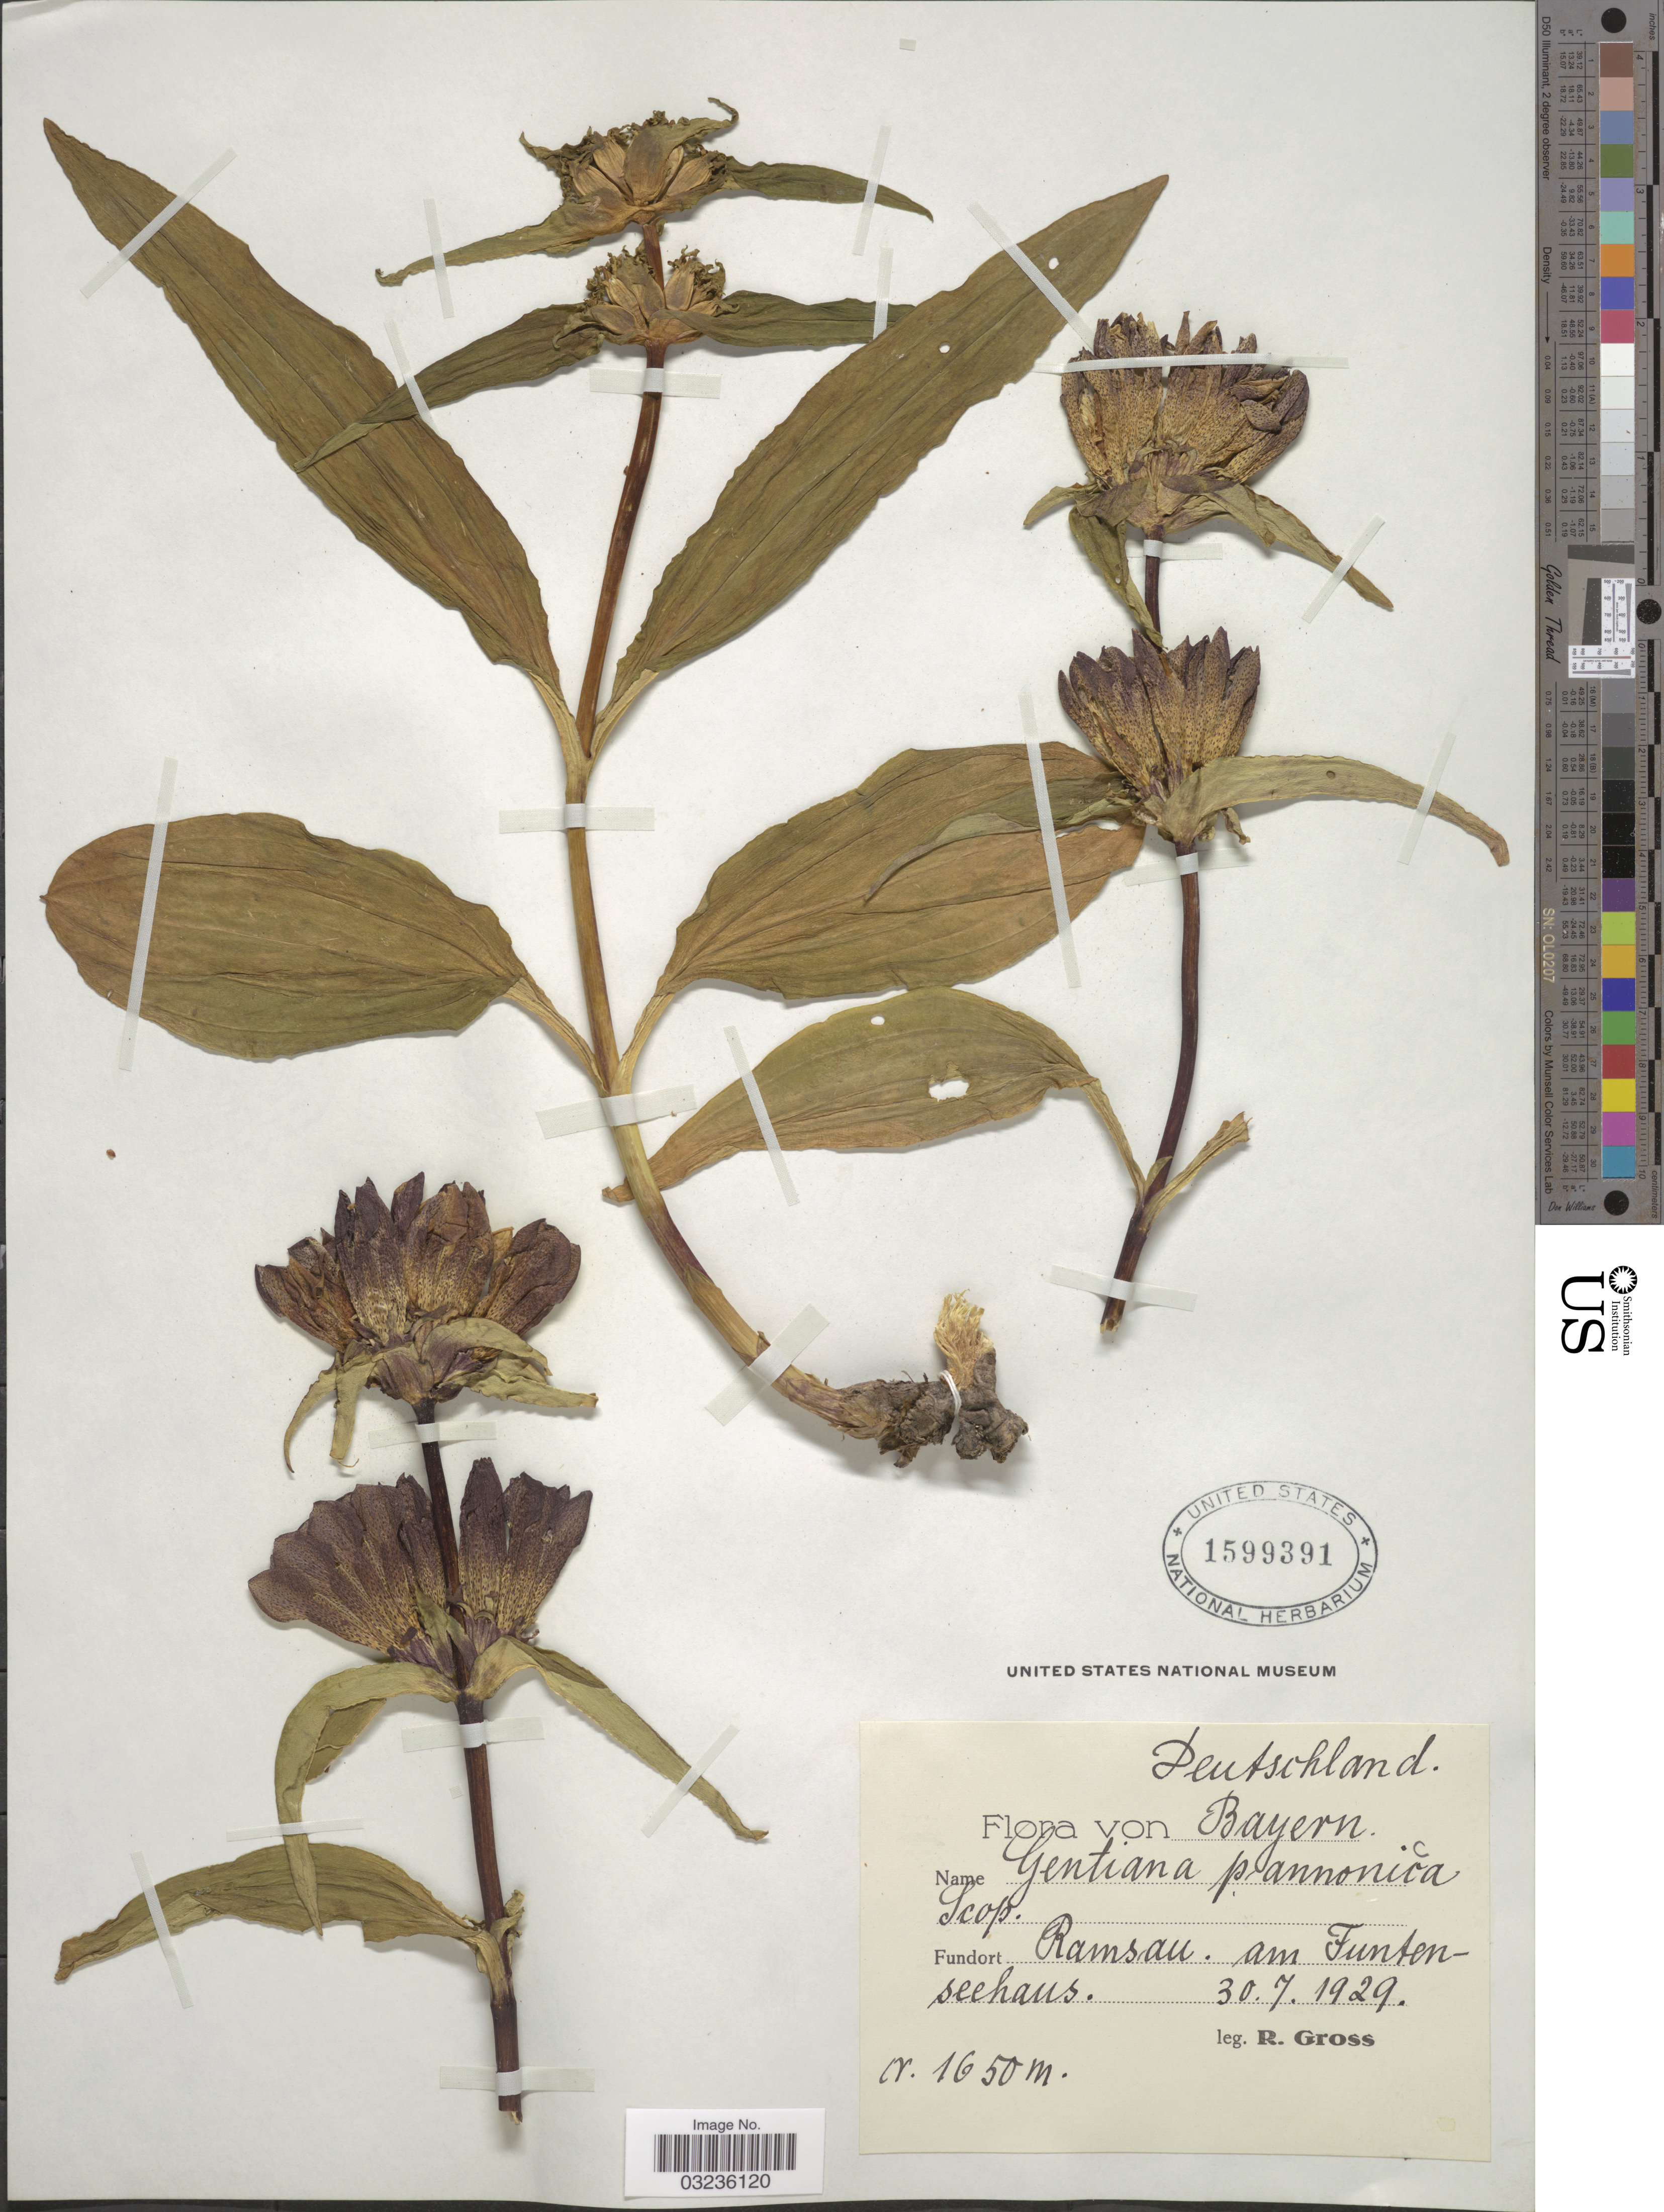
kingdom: Plantae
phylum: Tracheophyta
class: Magnoliopsida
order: Gentianales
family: Gentianaceae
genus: Gentiana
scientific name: Gentiana pannonica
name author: Scop.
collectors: R. Gross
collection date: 1929-07-30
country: Germany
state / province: Bayern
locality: Deutschland, Bayern, Ramsau am Funtenseehaus.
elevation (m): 1650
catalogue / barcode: US 1599391